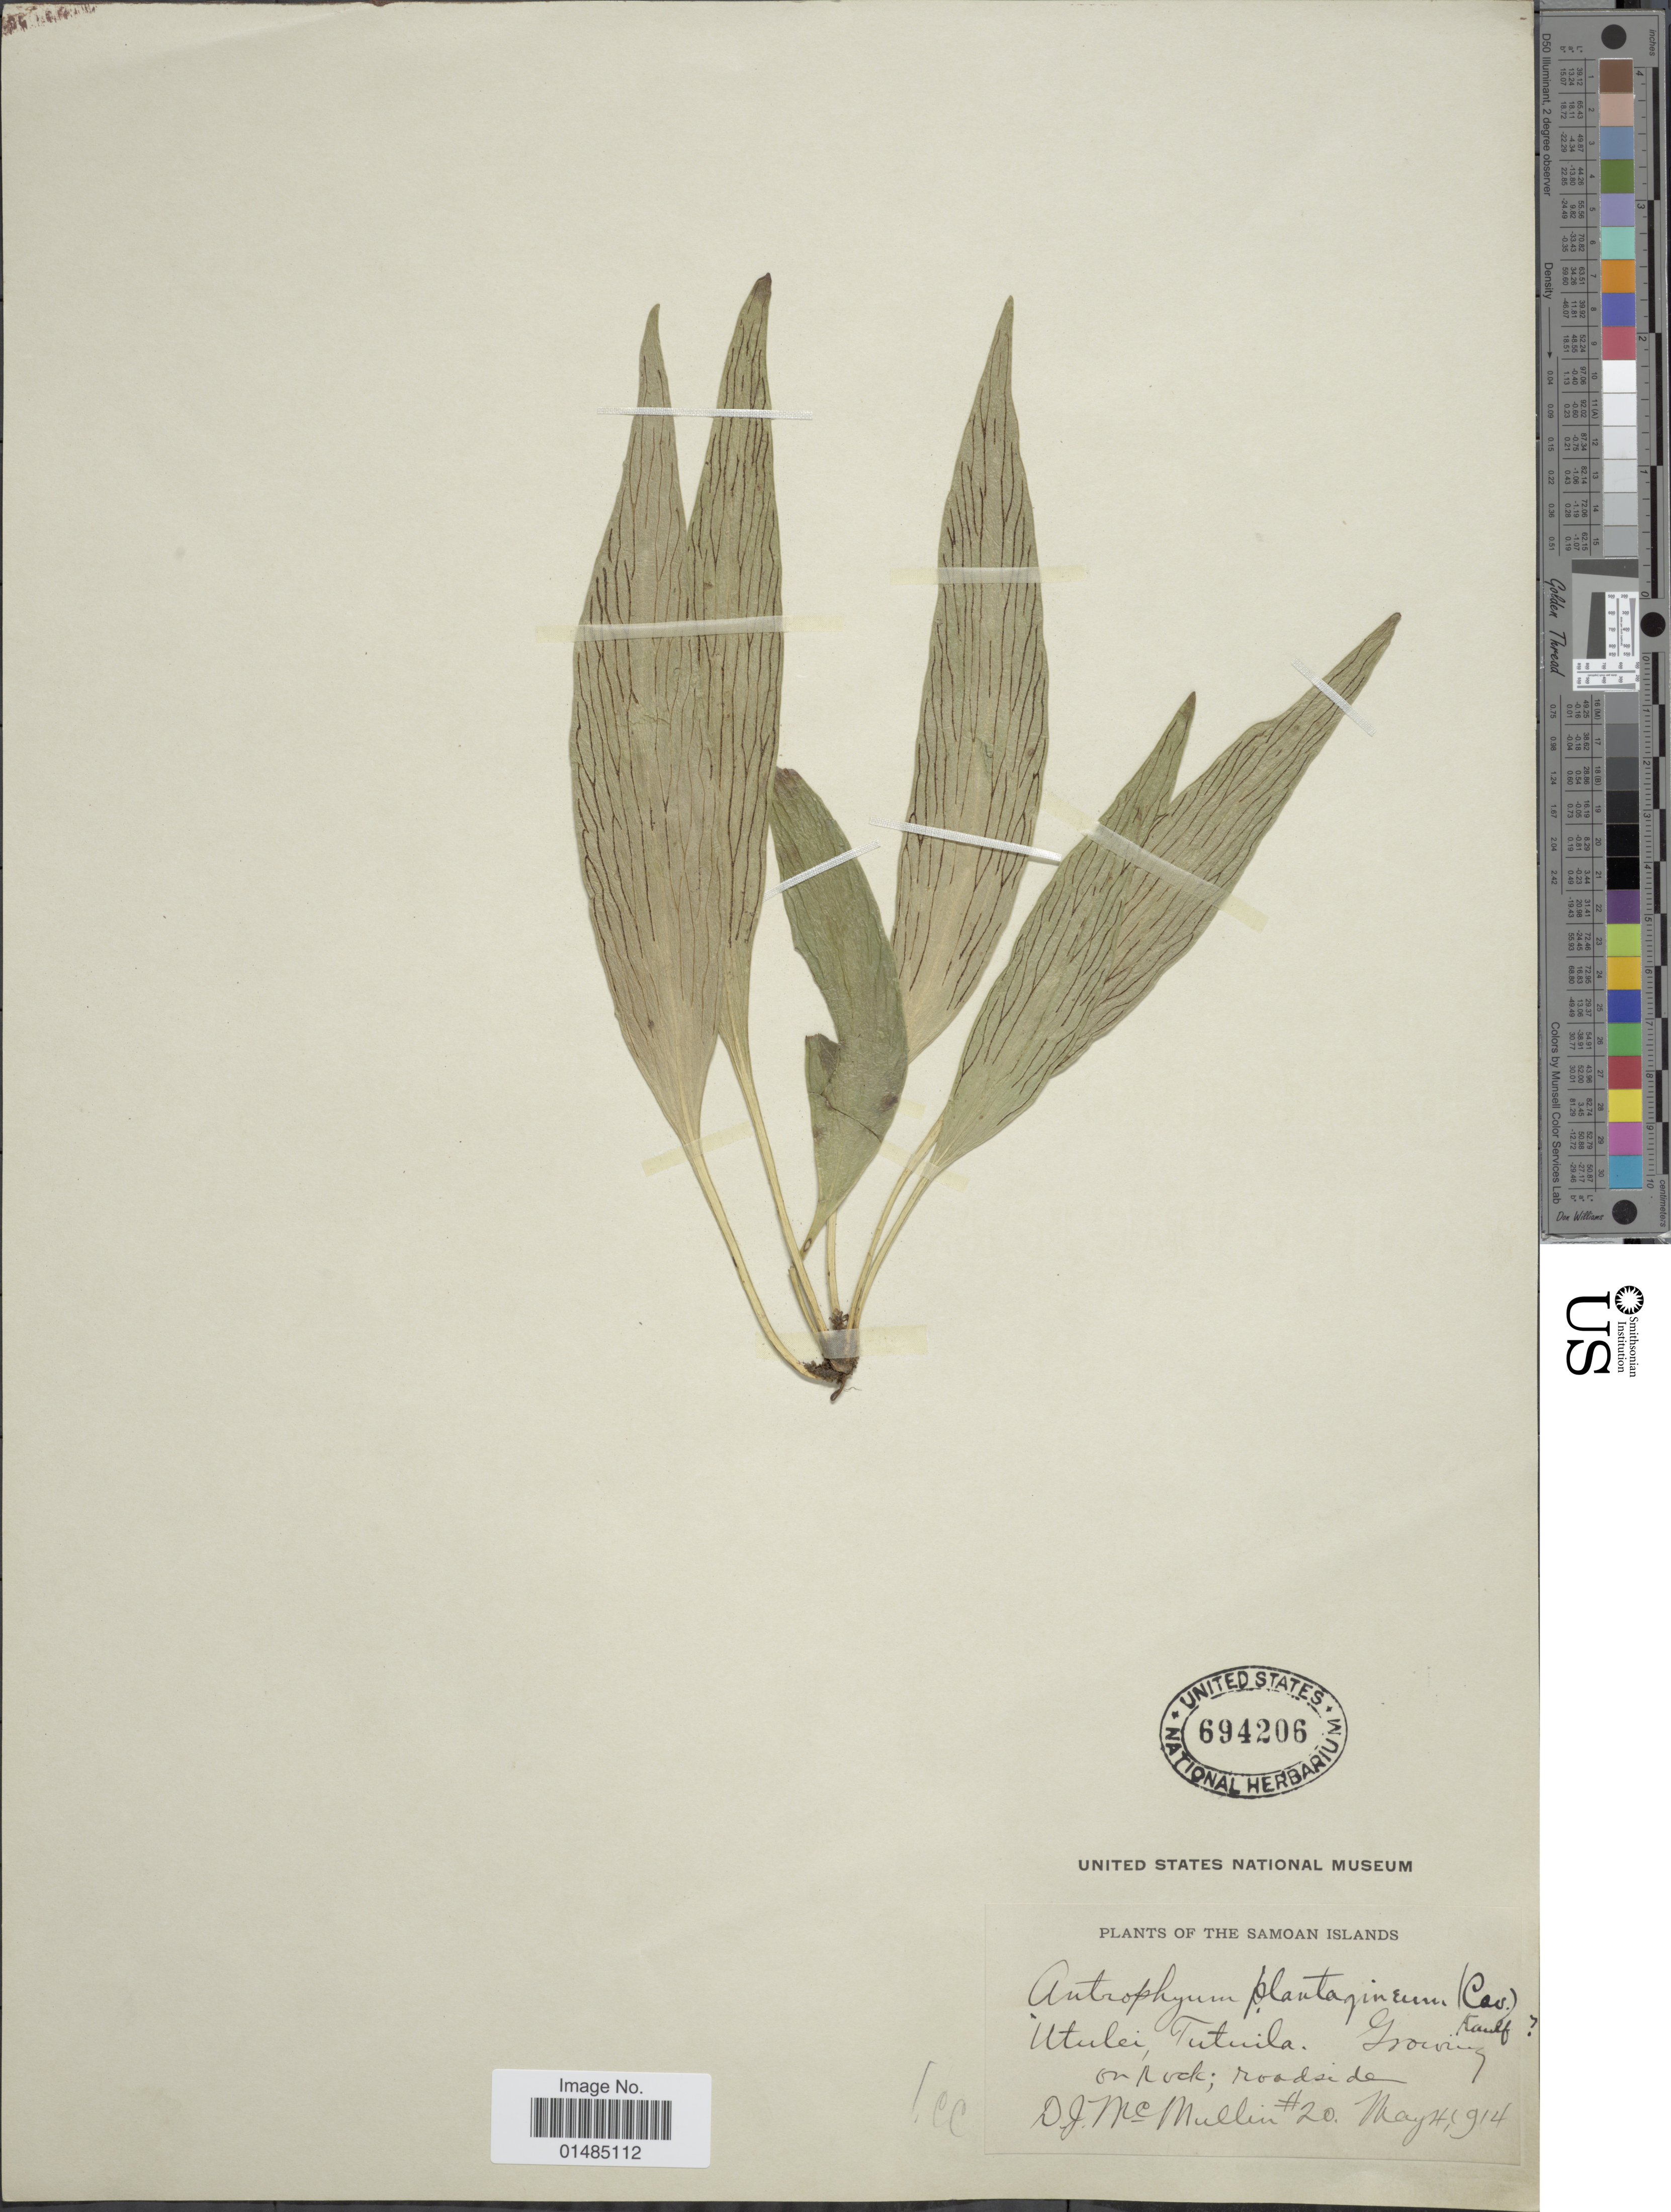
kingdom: Plantae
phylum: Tracheophyta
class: Polypodiopsida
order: Polypodiales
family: Pteridaceae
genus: Antrophyum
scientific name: Antrophyum plantagineum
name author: (Cav.) Kaulf.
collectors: D. McMullin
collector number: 20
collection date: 1914-05-04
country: American Samoa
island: Tau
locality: The Samoan Islands, Utulei, Tutuila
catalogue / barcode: US 694206